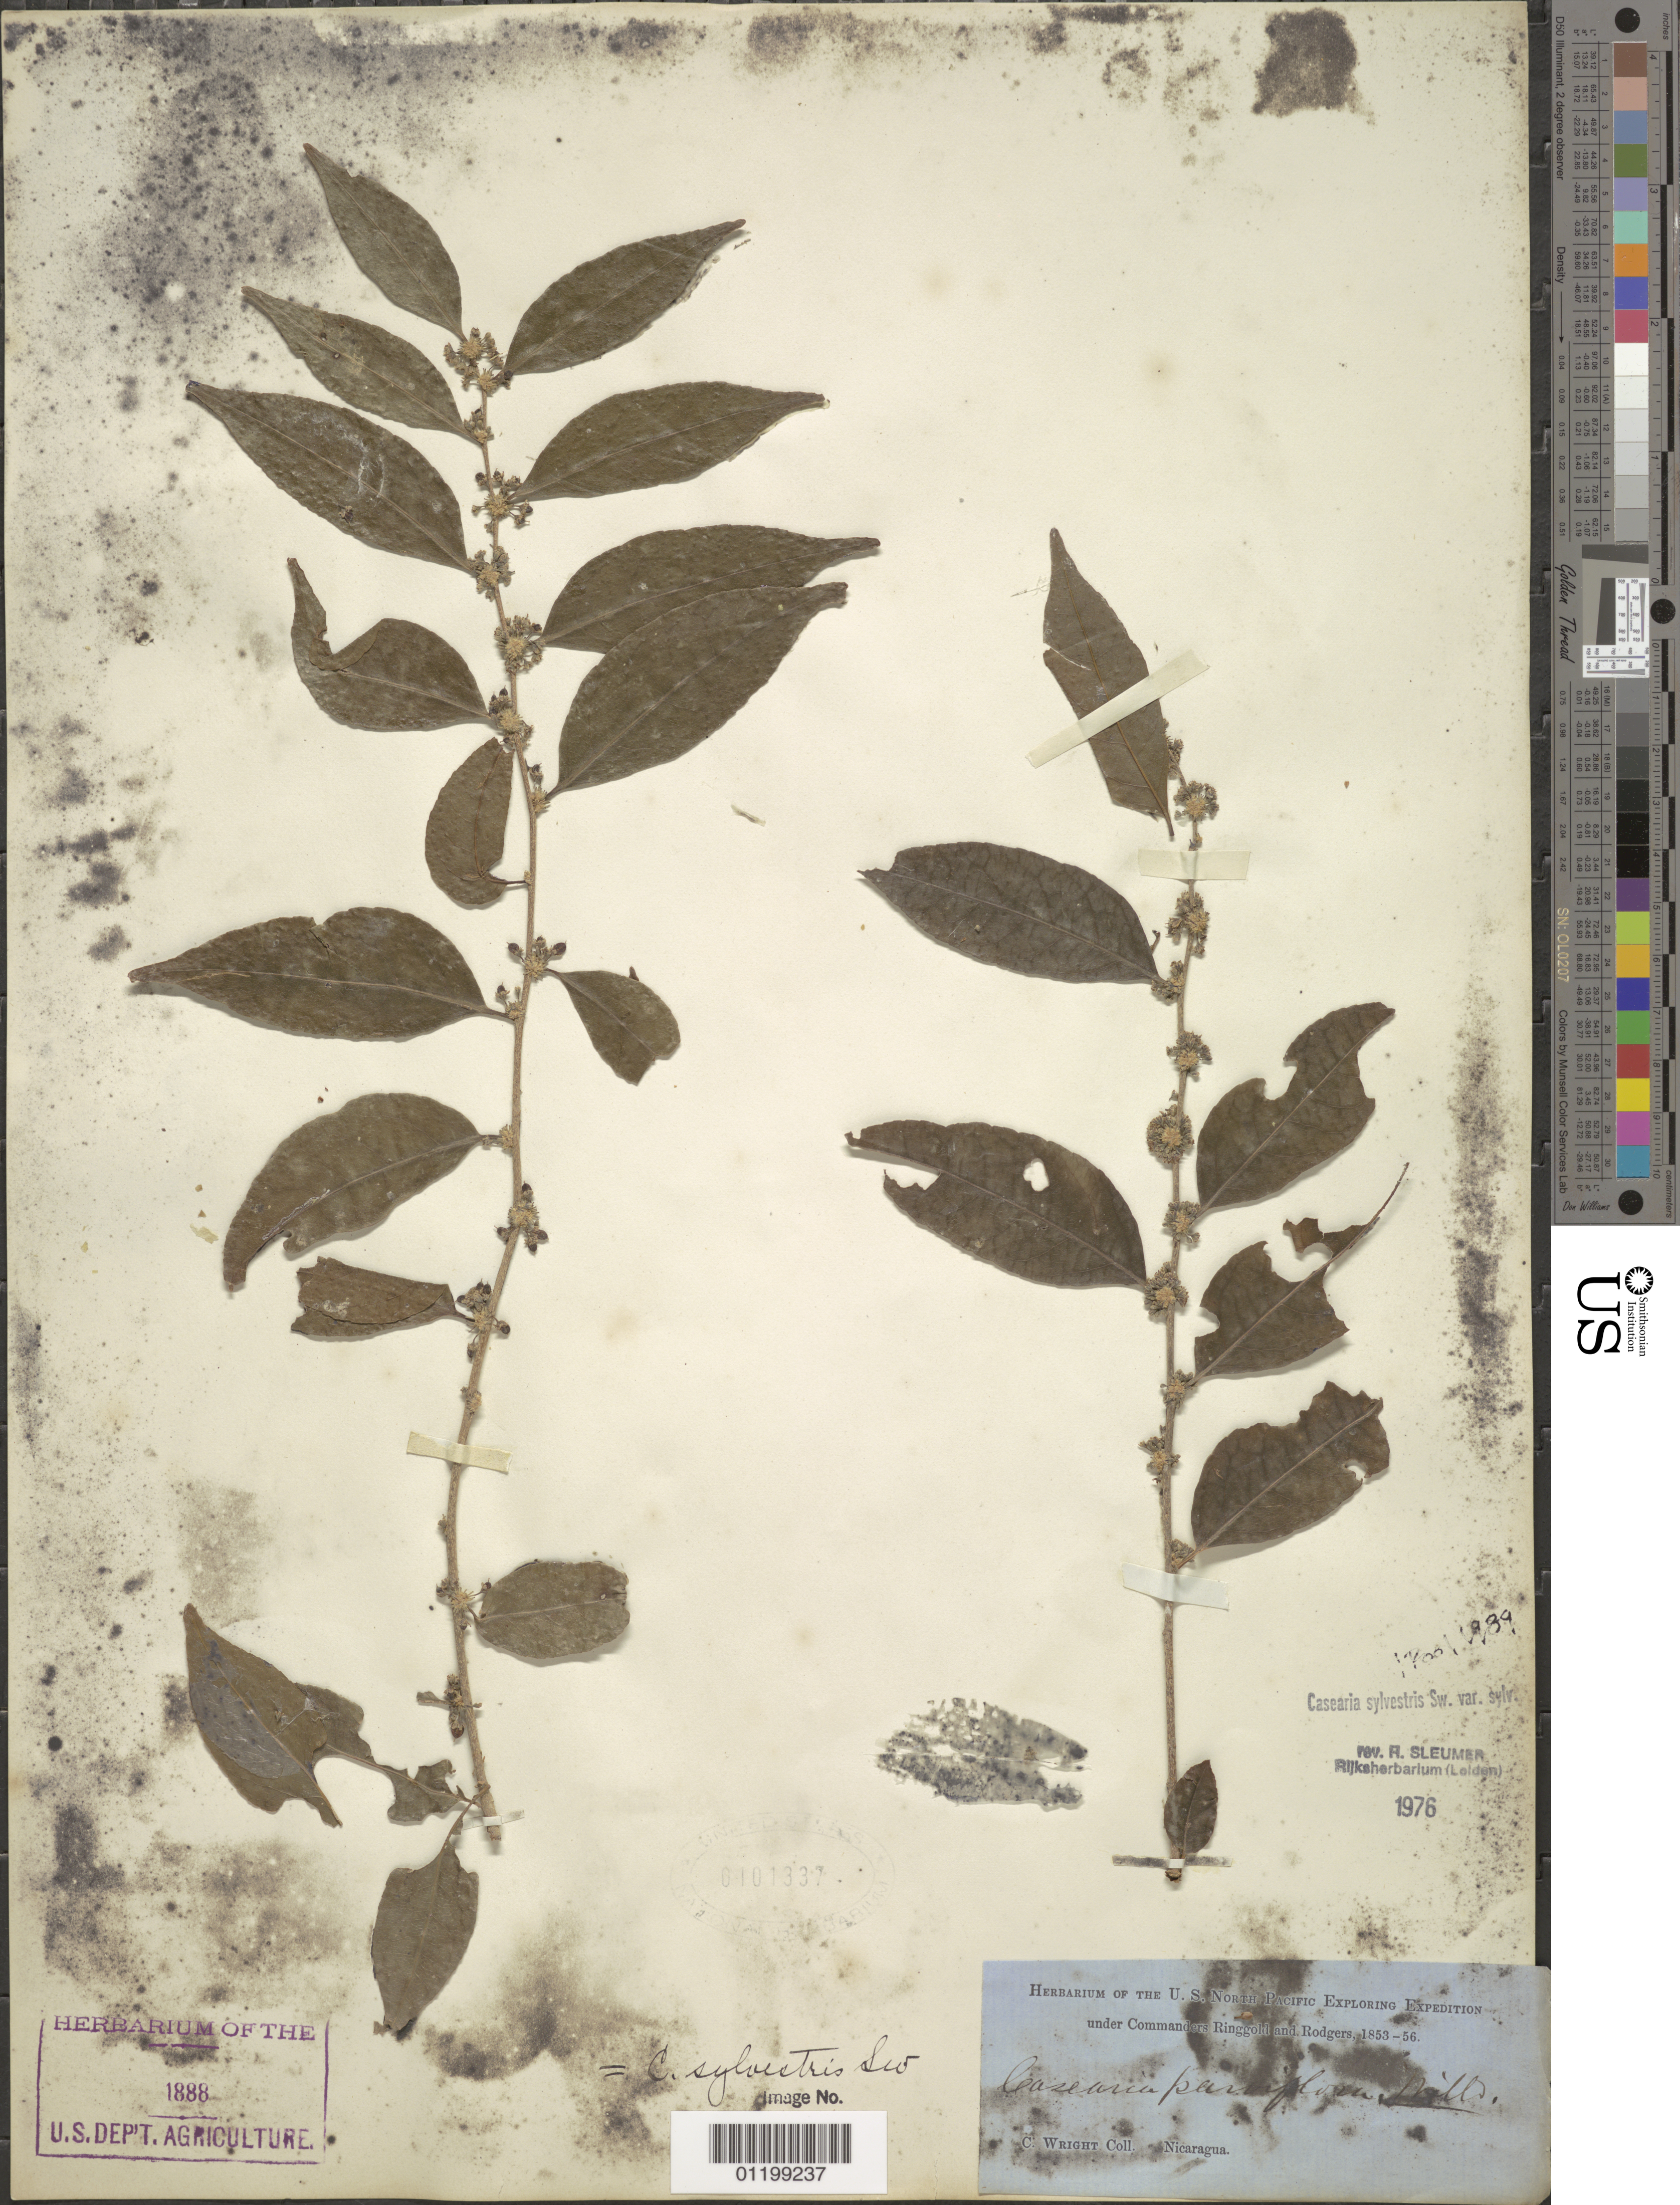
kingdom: Plantae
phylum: Tracheophyta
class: Magnoliopsida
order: Malpighiales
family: Salicaceae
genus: Casearia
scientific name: Casearia sylvestris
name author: Sw.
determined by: Sleumer, H. O.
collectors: C. Wright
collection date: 1853/1856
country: Nicaragua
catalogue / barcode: US 101337